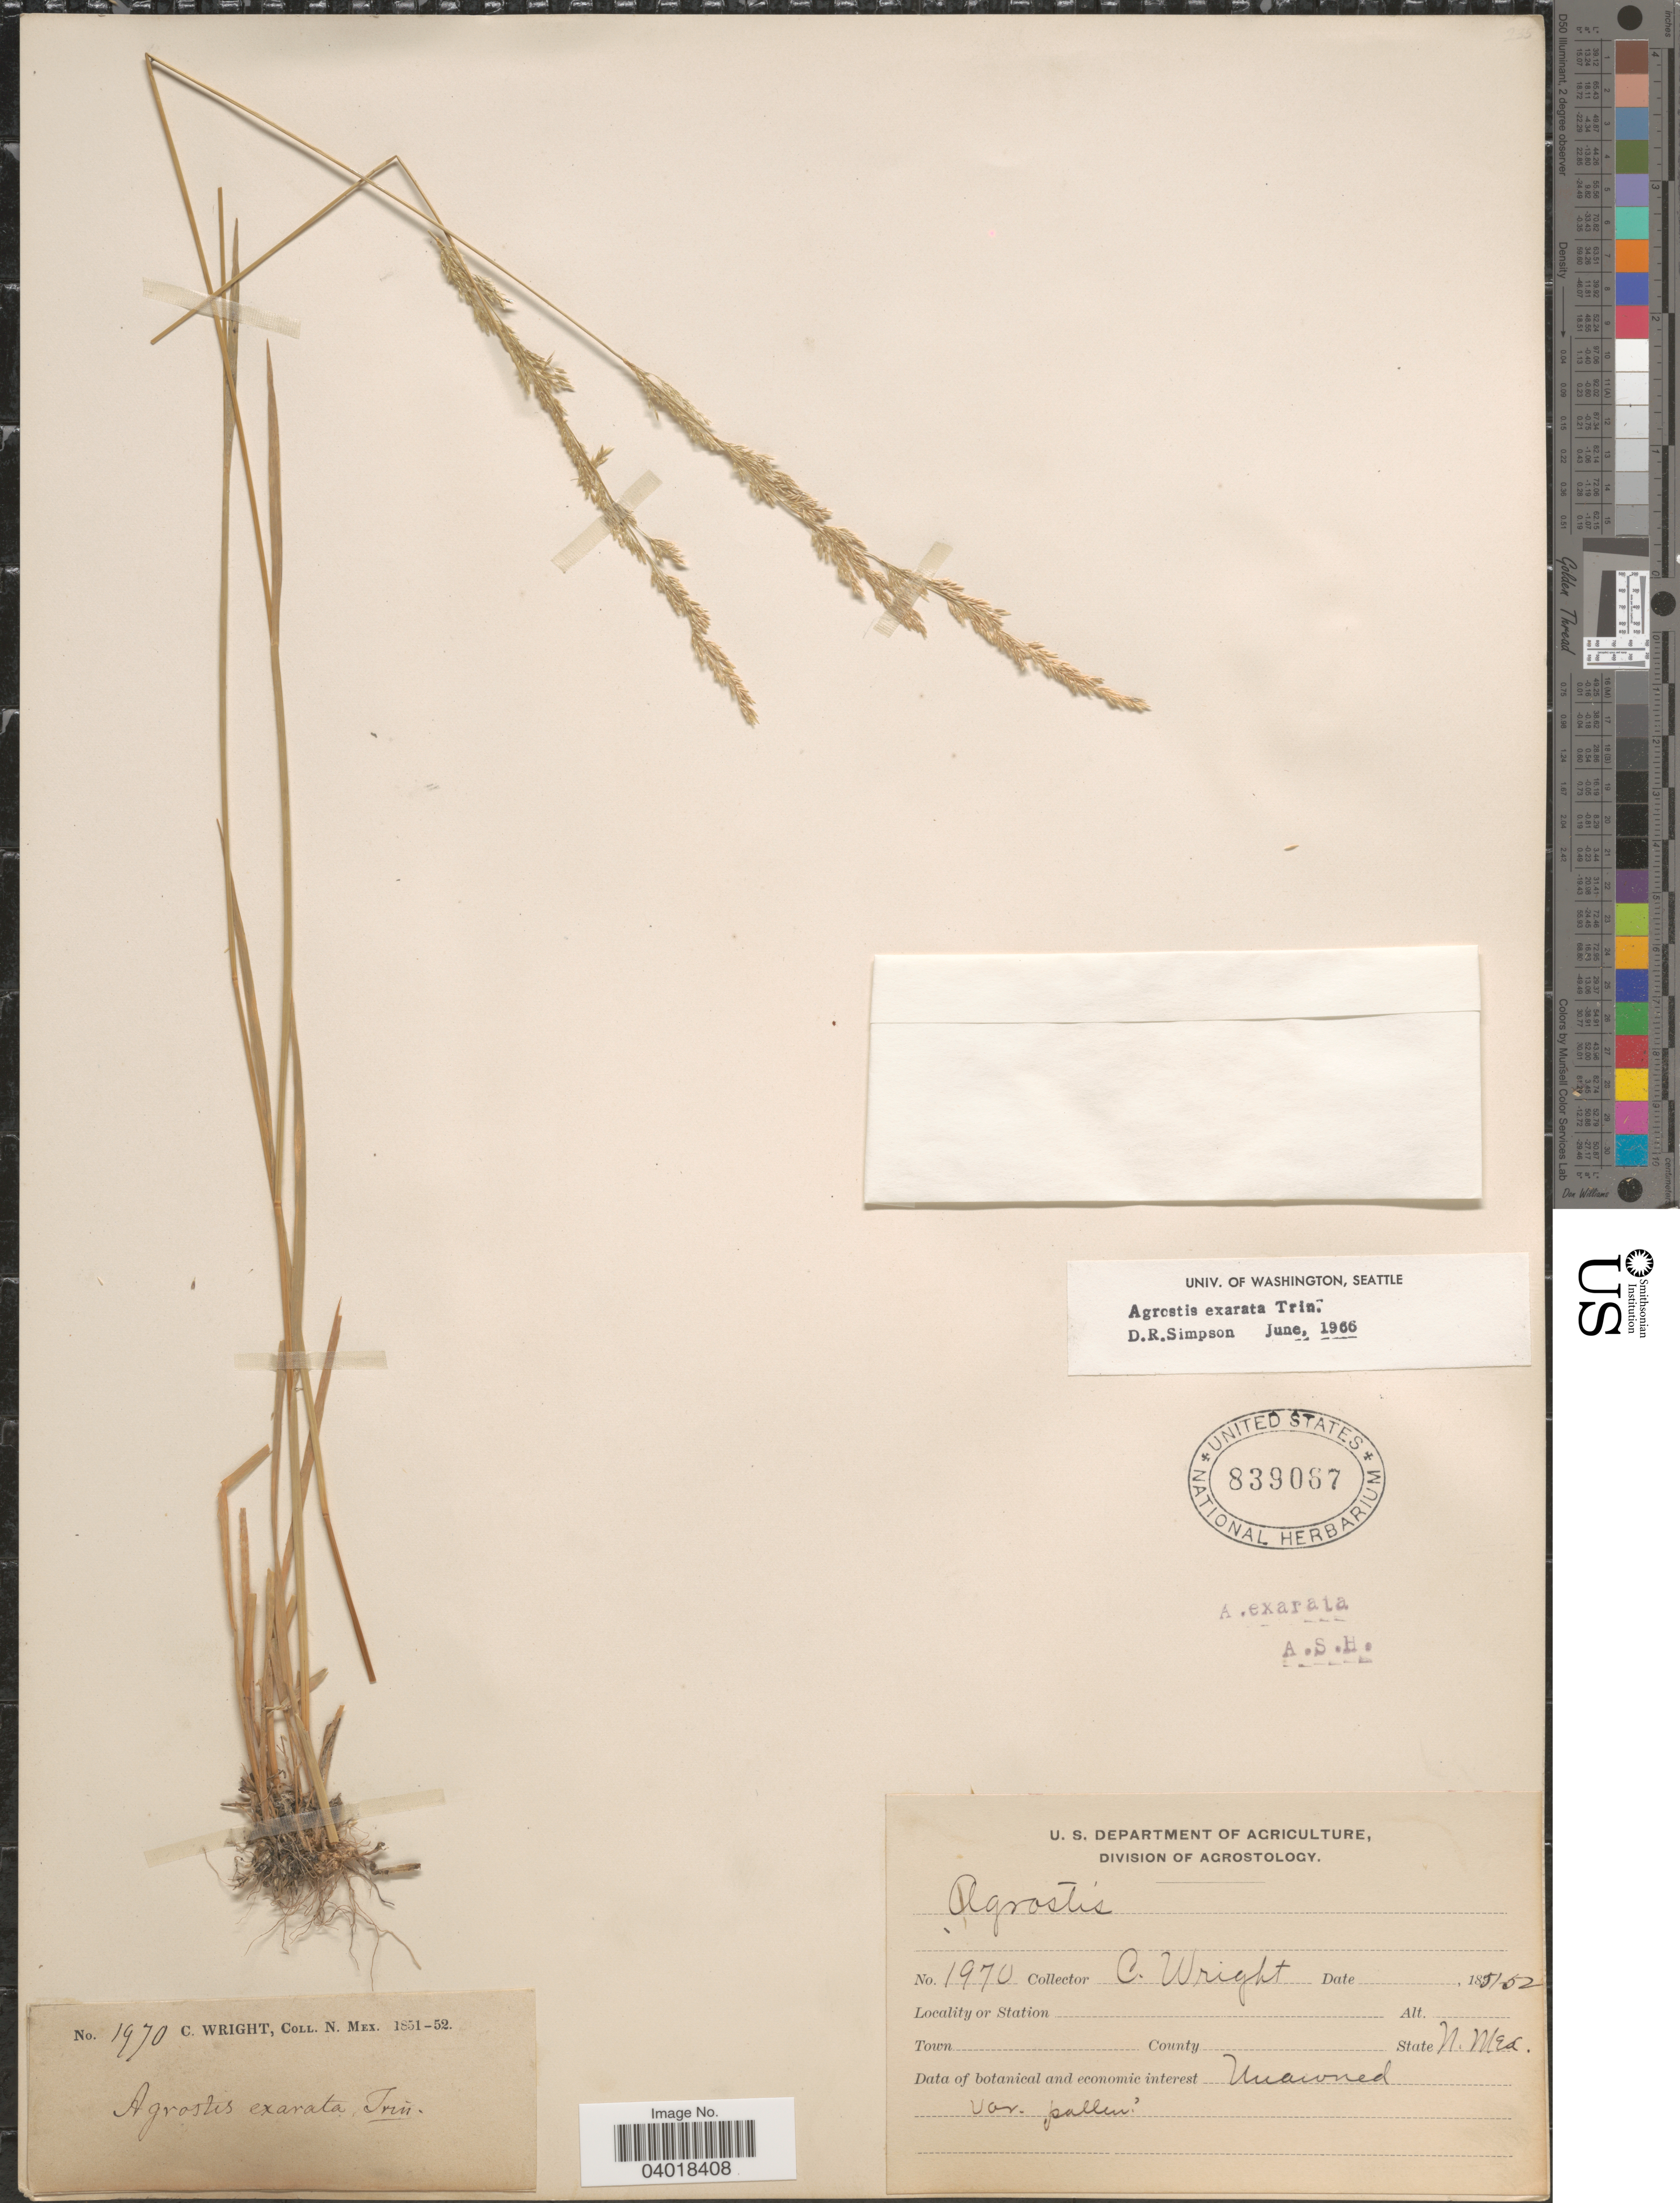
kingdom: Plantae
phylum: Tracheophyta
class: Liliopsida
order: Poales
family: Poaceae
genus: Agrostis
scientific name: Agrostis exarata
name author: Trin.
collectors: C. Wright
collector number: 1970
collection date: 1851/1852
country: United States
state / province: New Mexico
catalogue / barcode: US 839067